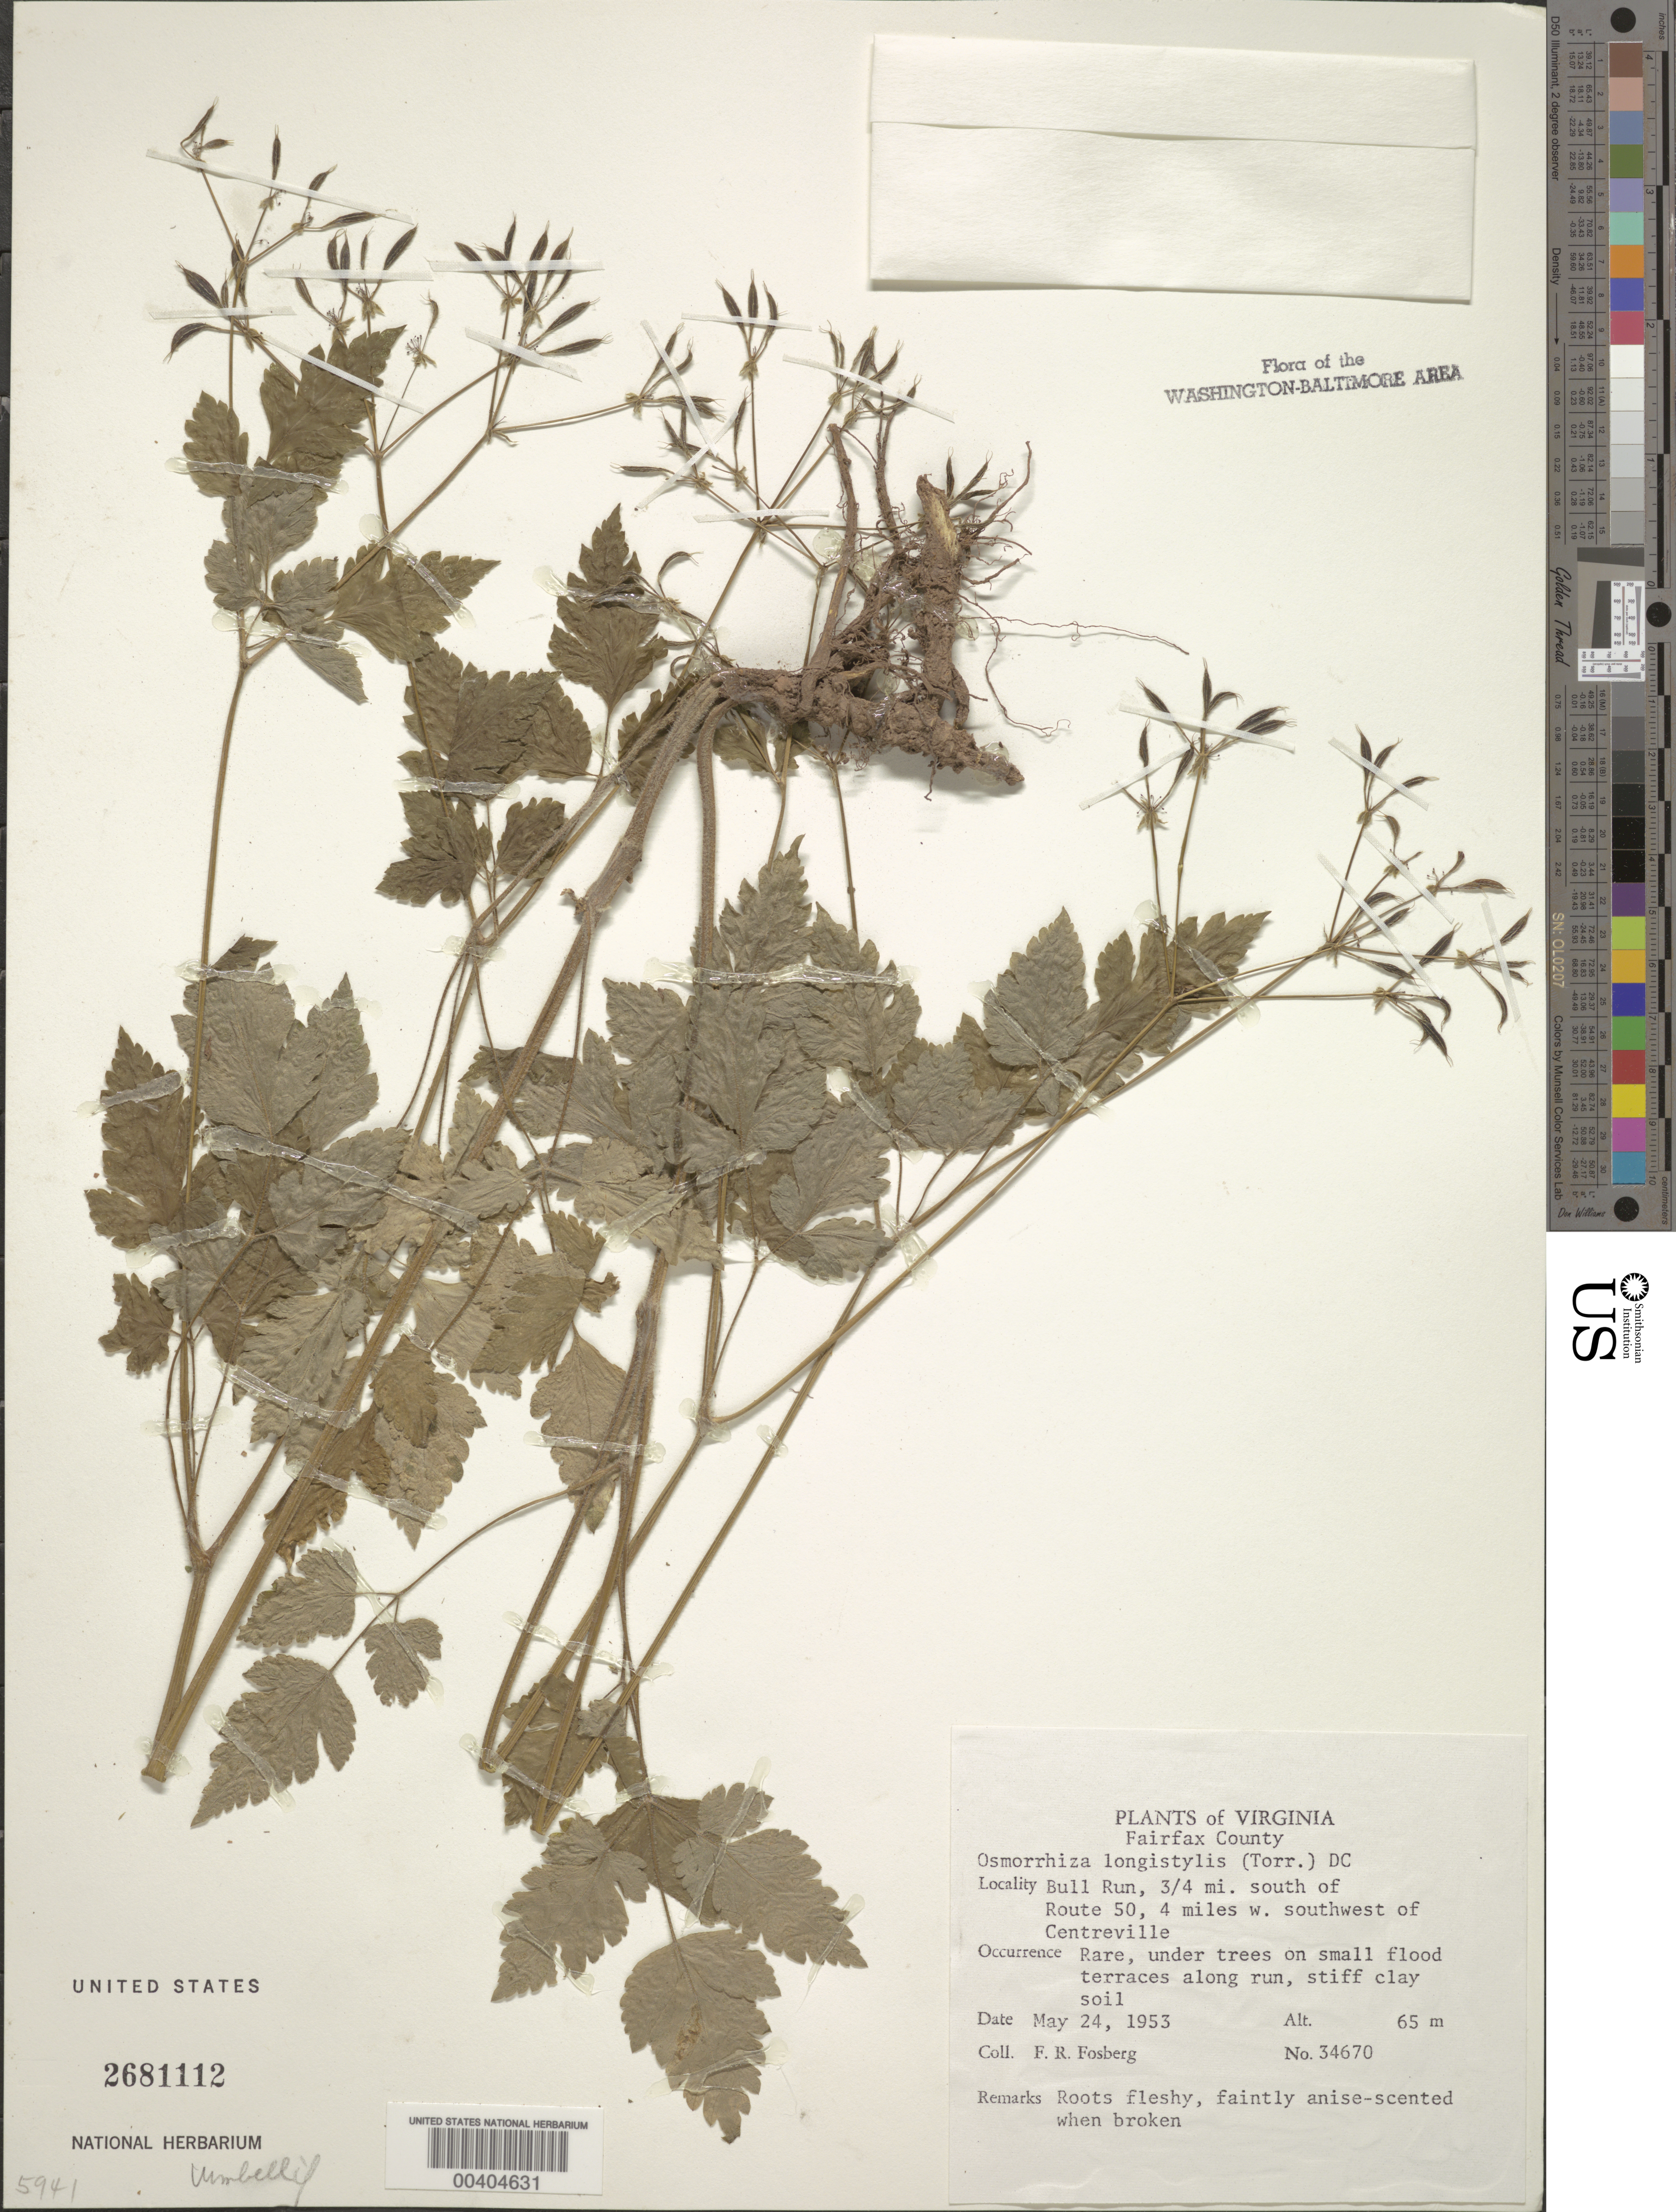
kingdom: Plantae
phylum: Tracheophyta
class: Magnoliopsida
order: Apiales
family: Apiaceae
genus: Osmorhiza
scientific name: Osmorhiza longistylis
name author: (Torr.) DC.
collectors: F. R. Fosberg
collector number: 34670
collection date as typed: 24 May 1953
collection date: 1953-05-24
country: United States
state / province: Virginia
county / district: Fairfax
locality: Bull Run, south of Route 50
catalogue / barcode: US 2681112